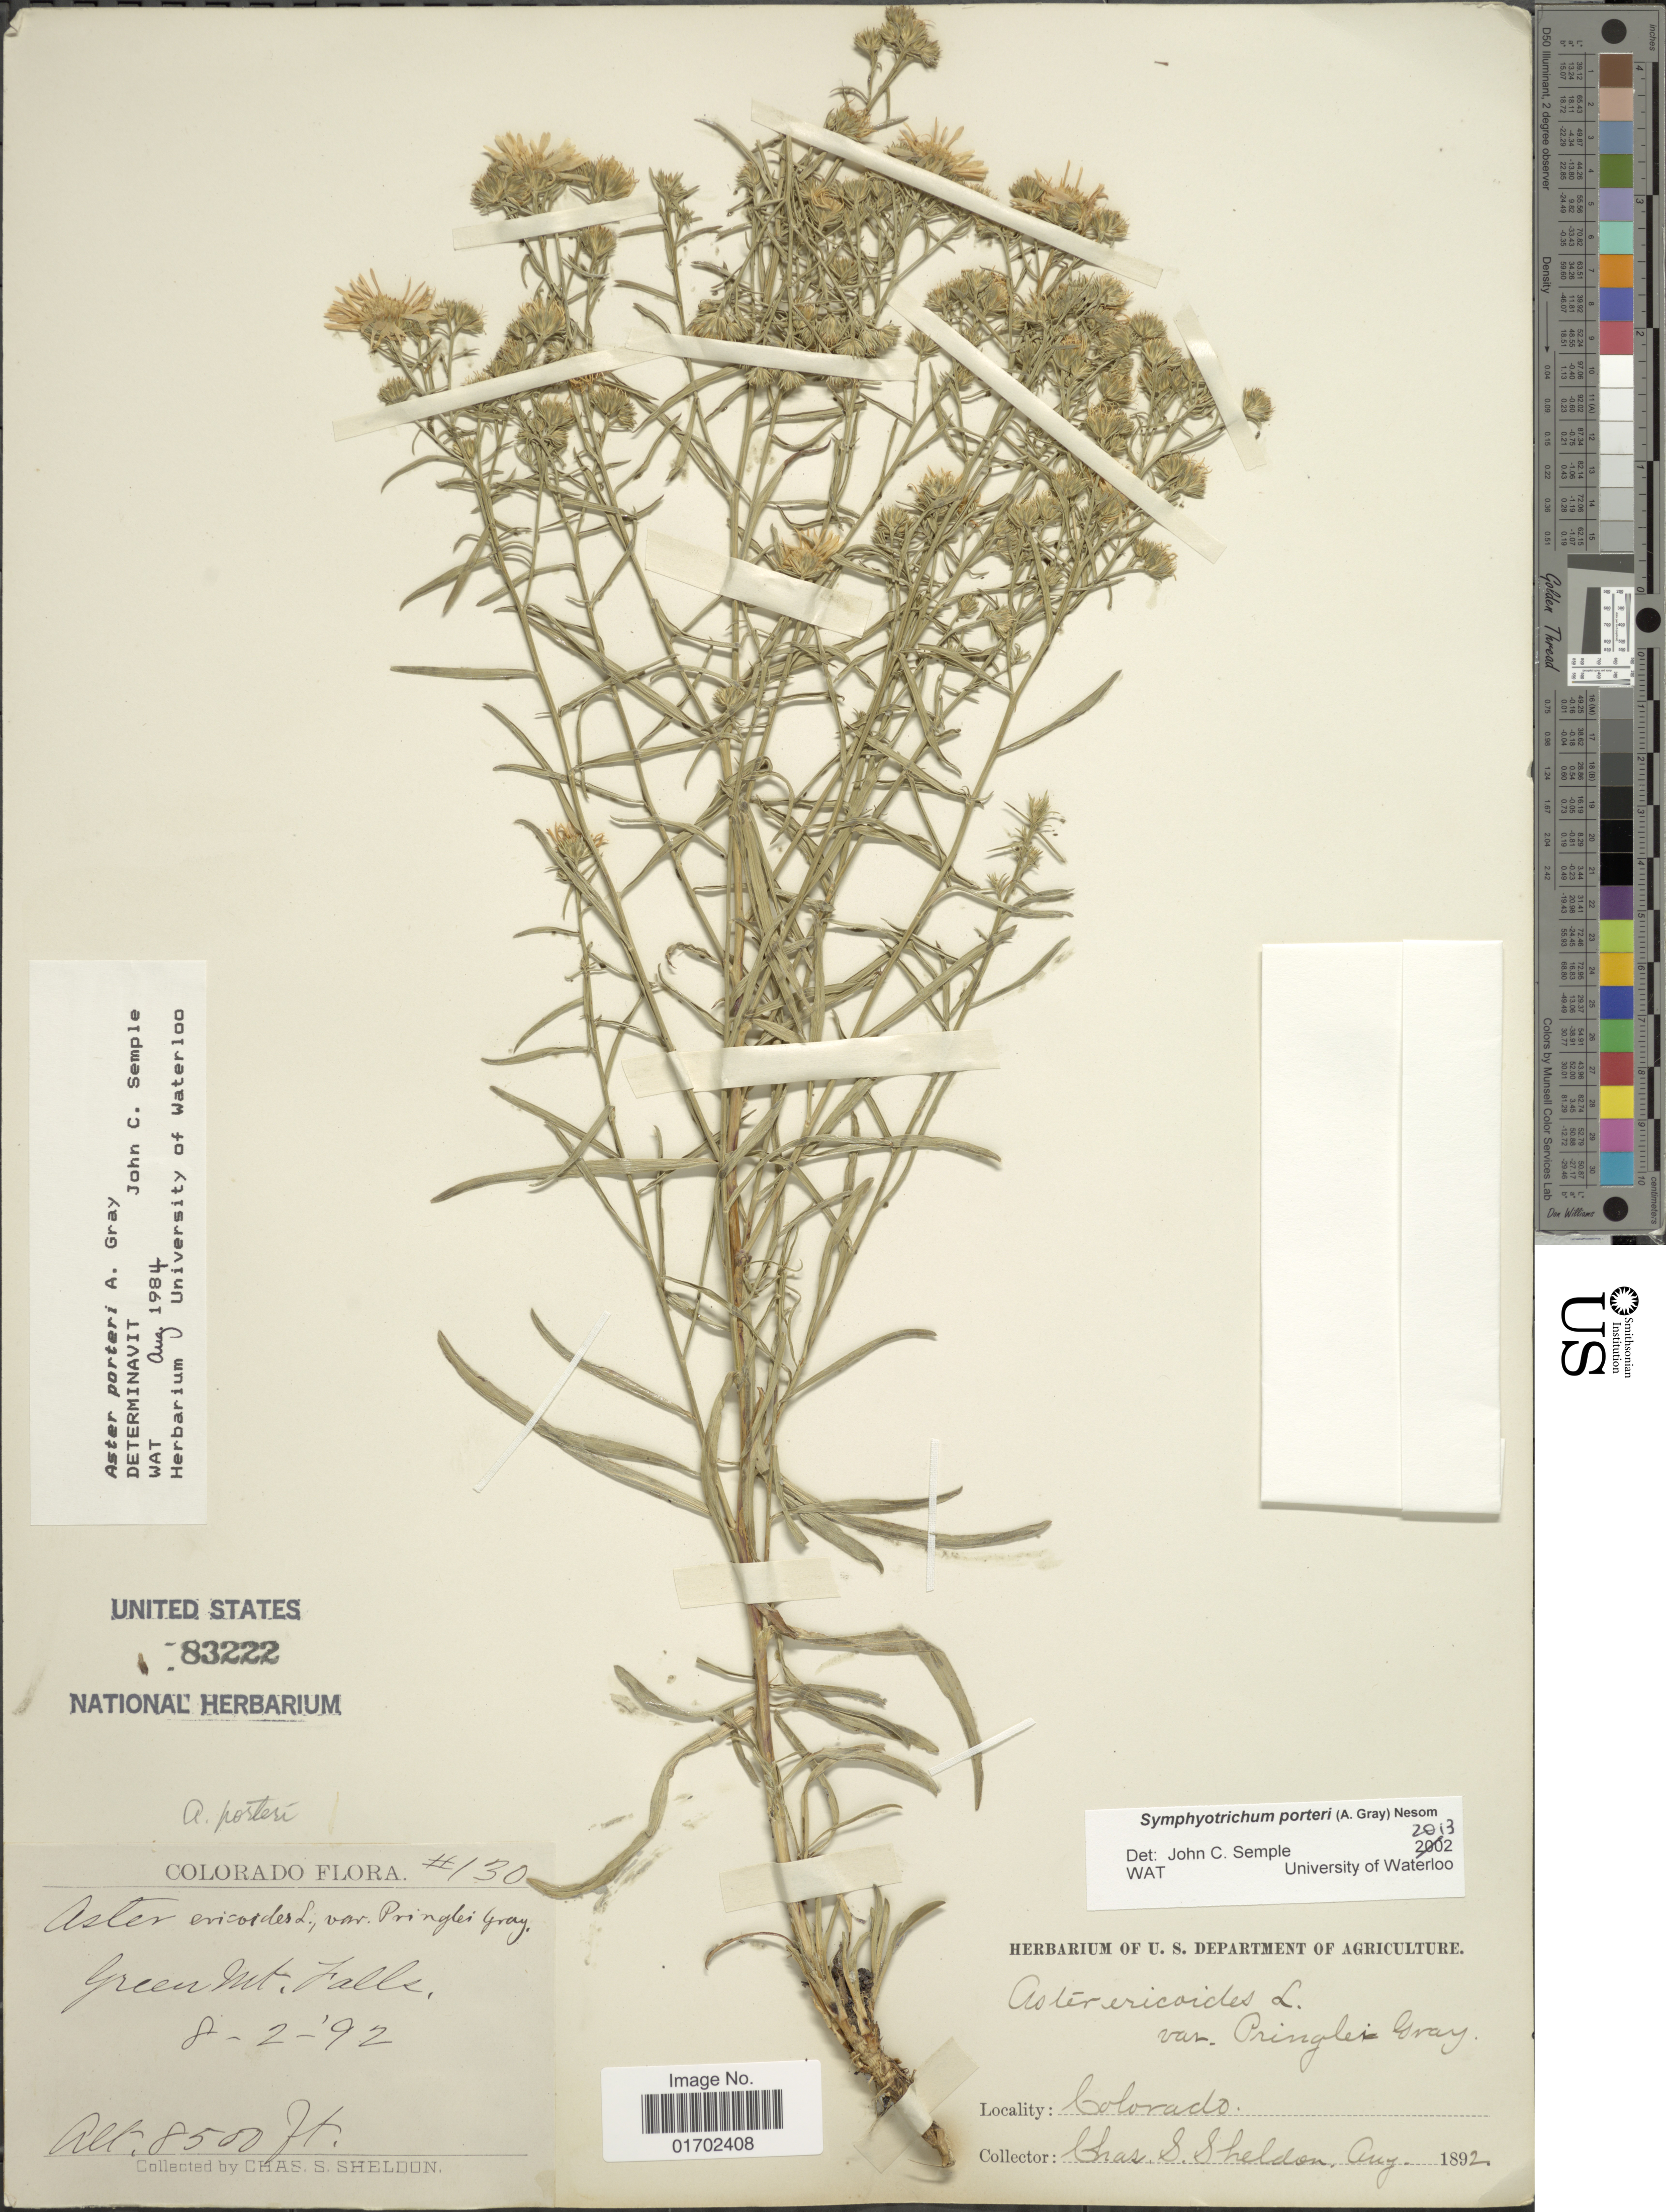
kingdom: Plantae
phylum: Tracheophyta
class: Magnoliopsida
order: Asterales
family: Asteraceae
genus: Symphyotrichum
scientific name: Symphyotrichum porteri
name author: (A. Gray) G.L. Nesom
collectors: C. S. Sheldon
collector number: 130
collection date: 1892-08-02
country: United States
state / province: Colorado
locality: Colorado. Green Mt. Falls.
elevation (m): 2591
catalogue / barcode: US 83222